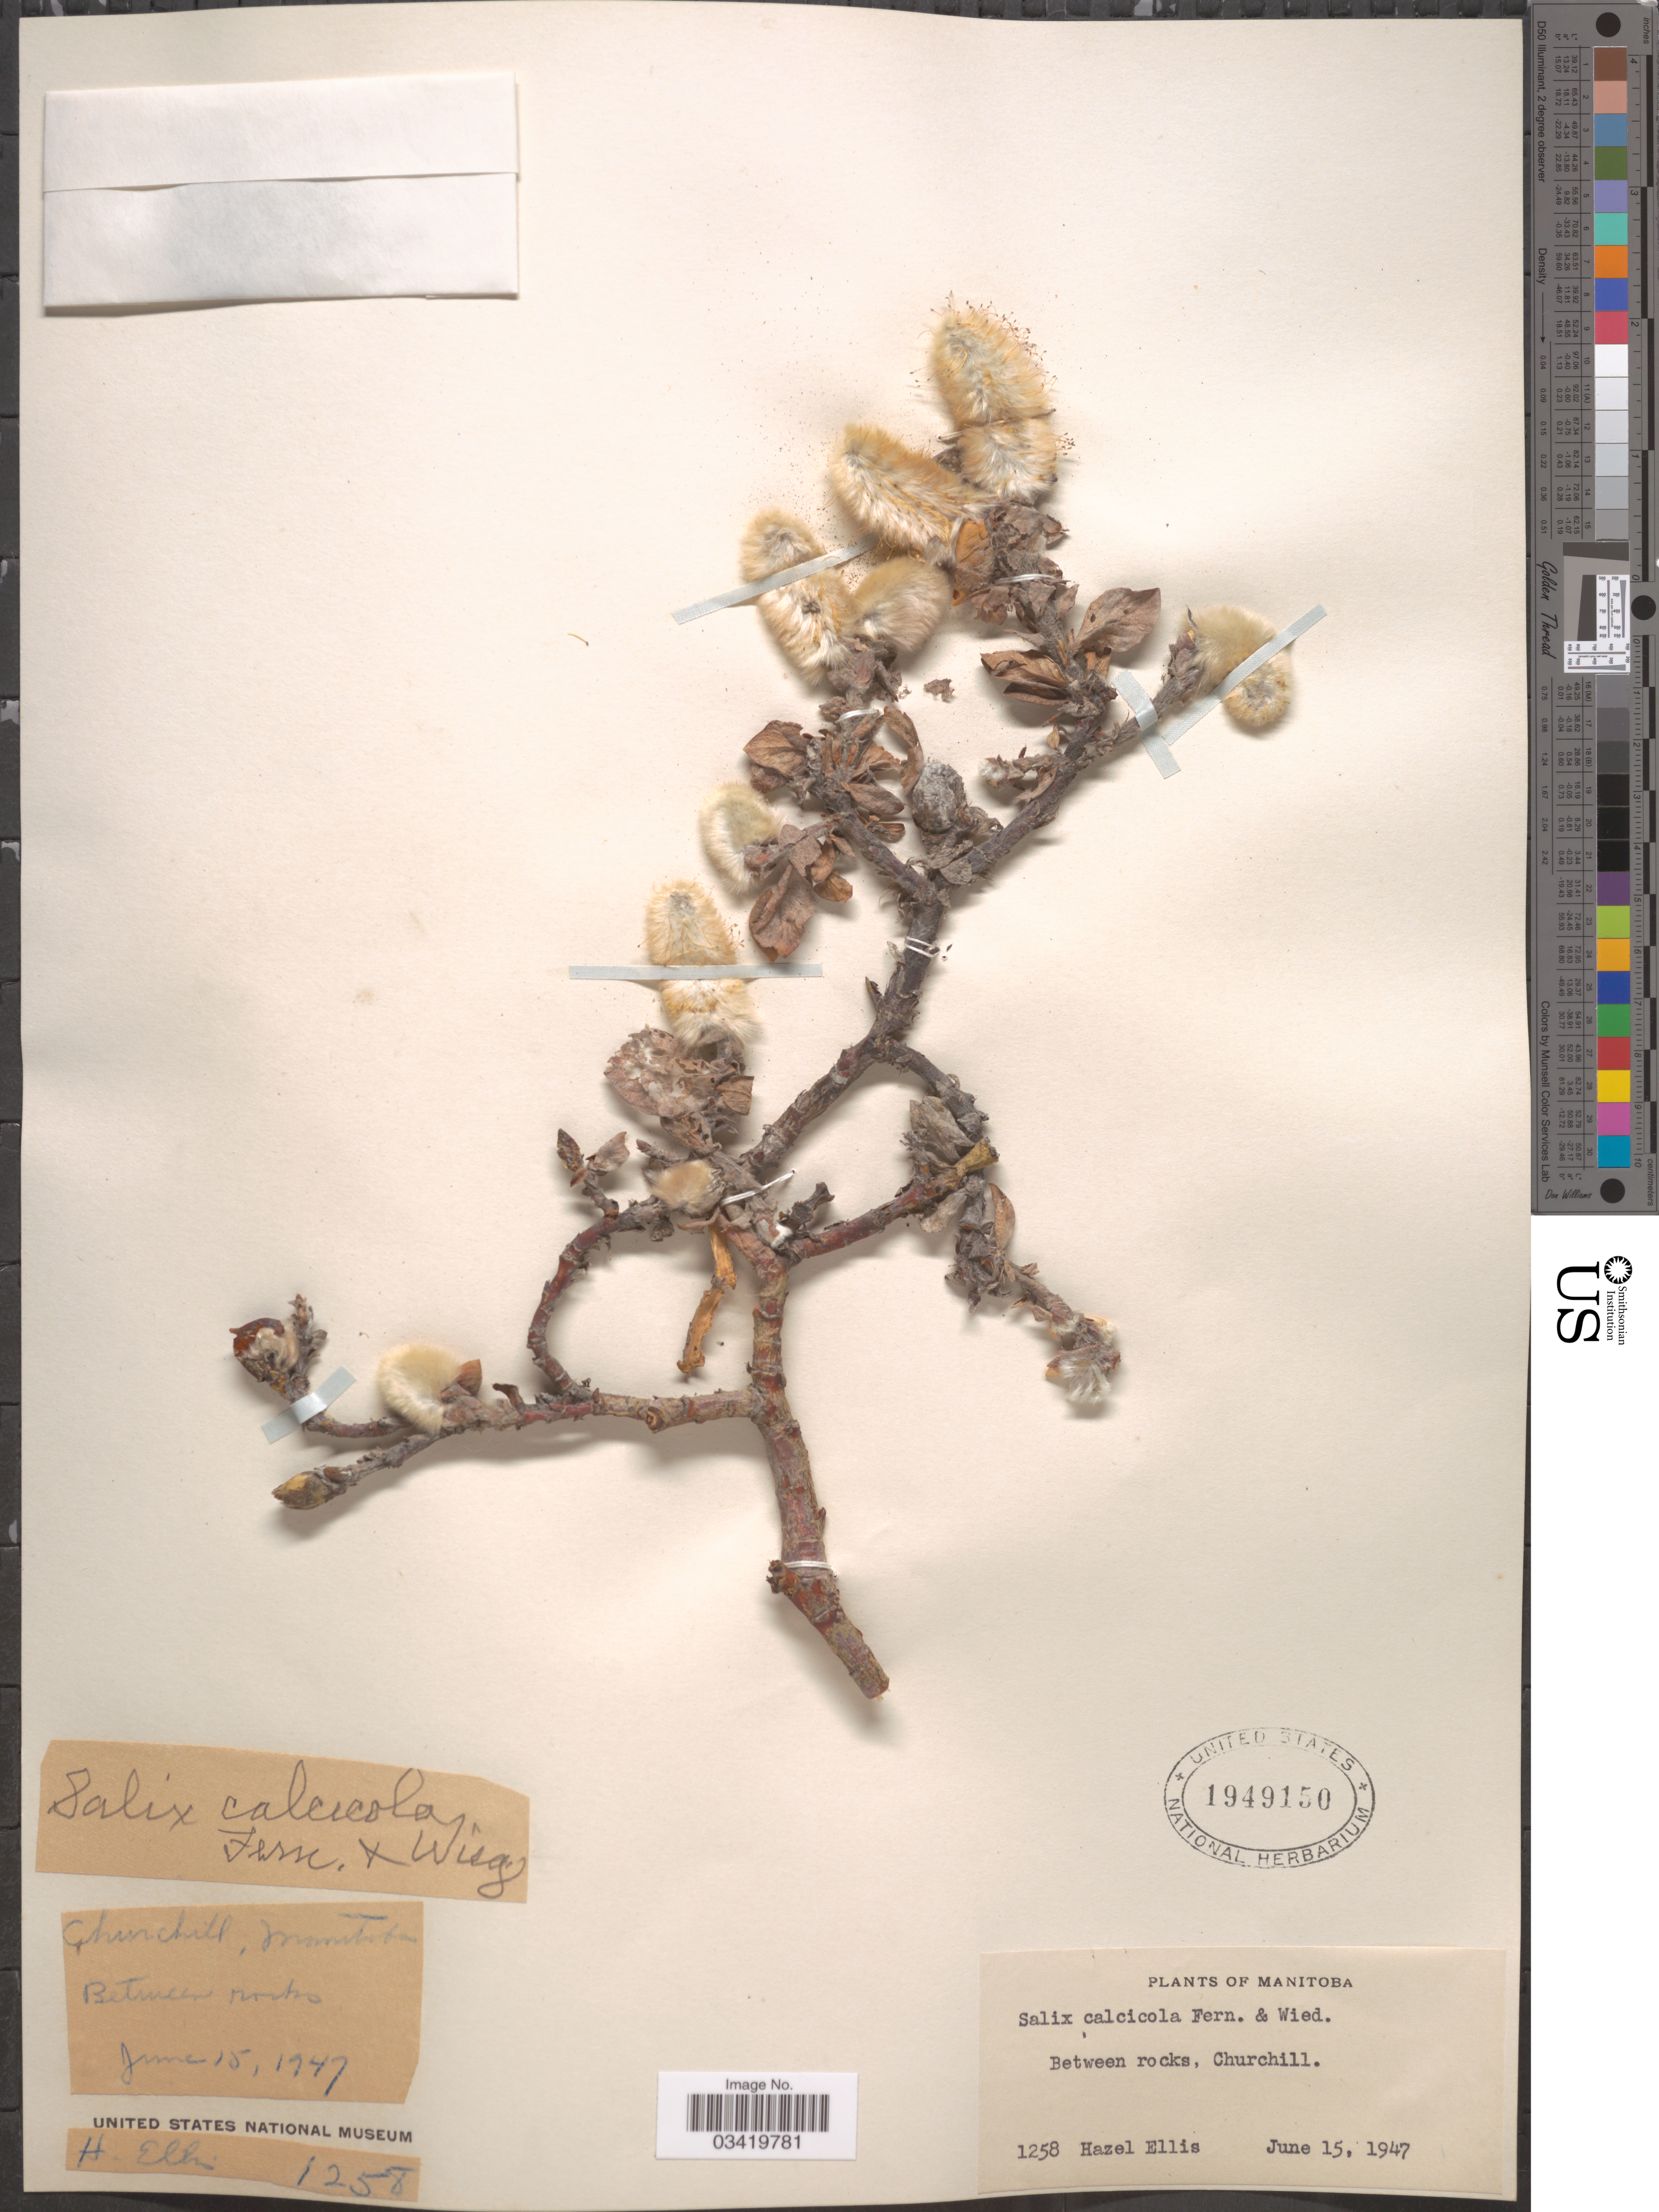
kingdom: Plantae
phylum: Tracheophyta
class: Magnoliopsida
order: Malpighiales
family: Salicaceae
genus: Salix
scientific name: Salix calcicola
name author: Fernald & Wiegand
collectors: H. Ellis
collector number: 1258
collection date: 1947-06-15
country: Canada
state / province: Manitoba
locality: Between rocks, Churchill.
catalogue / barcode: US 1949150